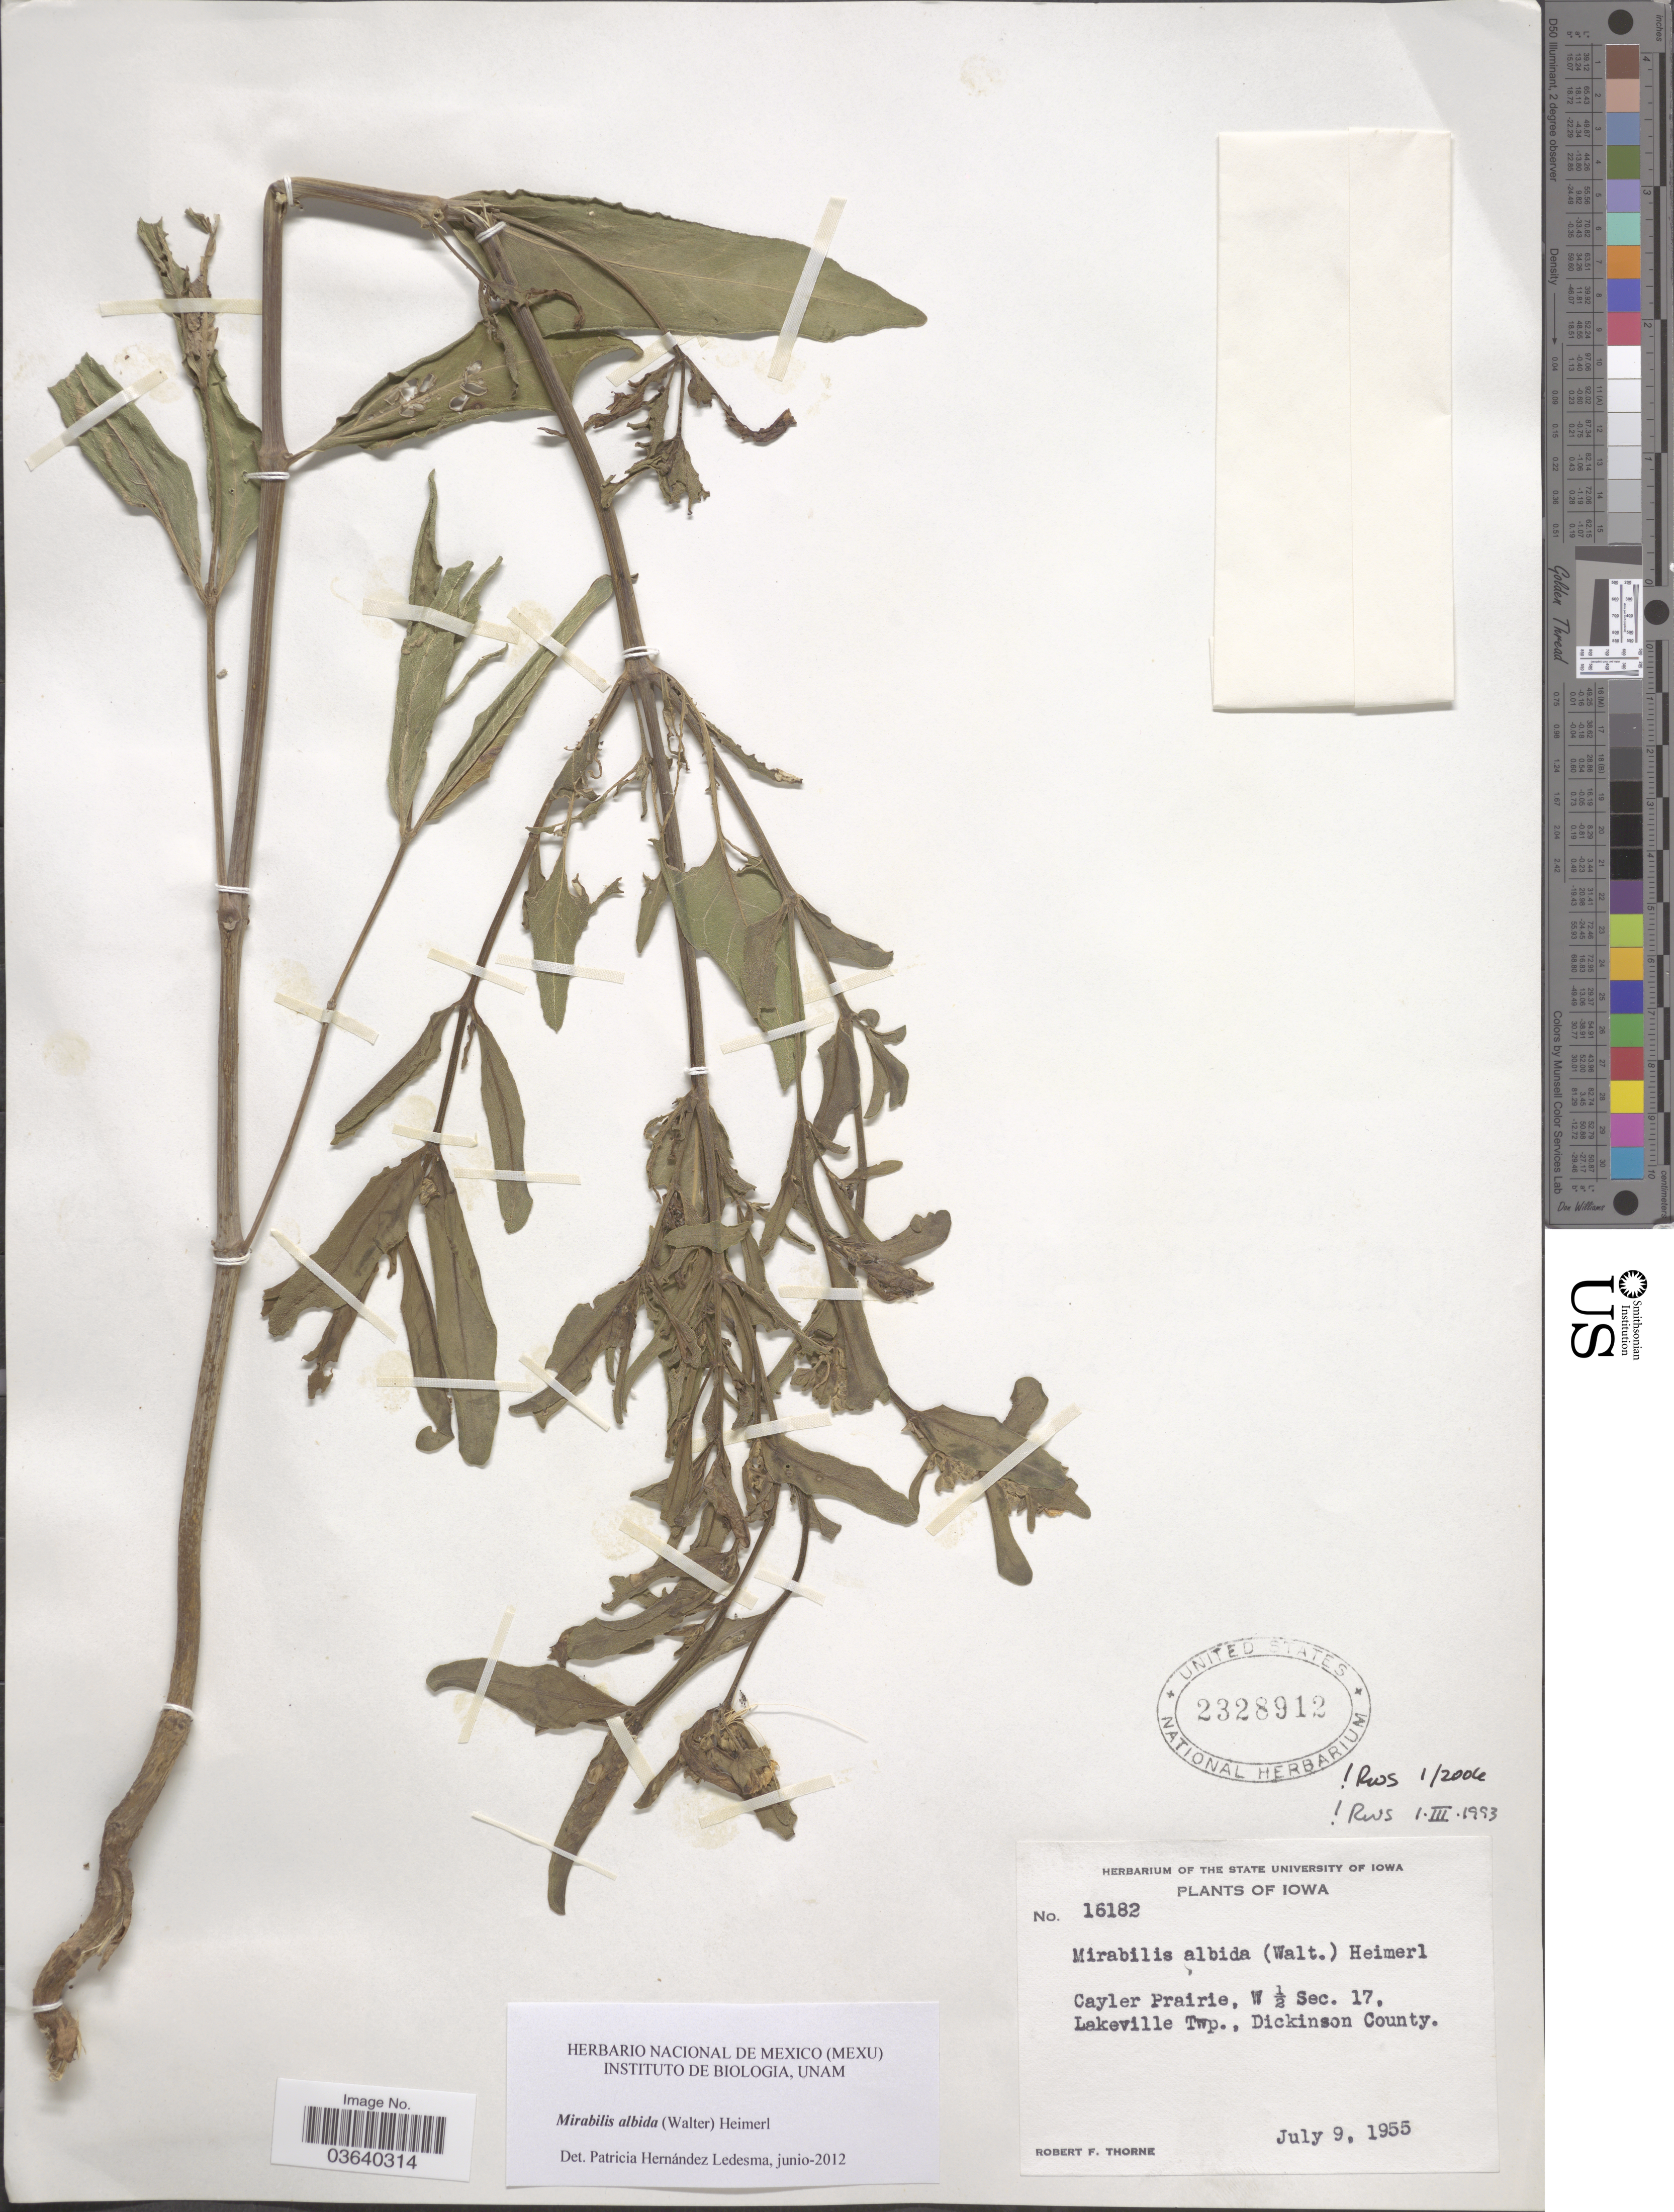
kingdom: Plantae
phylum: Tracheophyta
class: Magnoliopsida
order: Caryophyllales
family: Nyctaginaceae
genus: Mirabilis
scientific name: Mirabilis albida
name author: (Walter) Heimerl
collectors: R. F. Thorne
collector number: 16182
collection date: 1955-07-09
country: United States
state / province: Iowa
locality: Cayler Prairie, W ½ Sec. 17 Lakeville Twp., Dickinson County.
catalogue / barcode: US 2328912